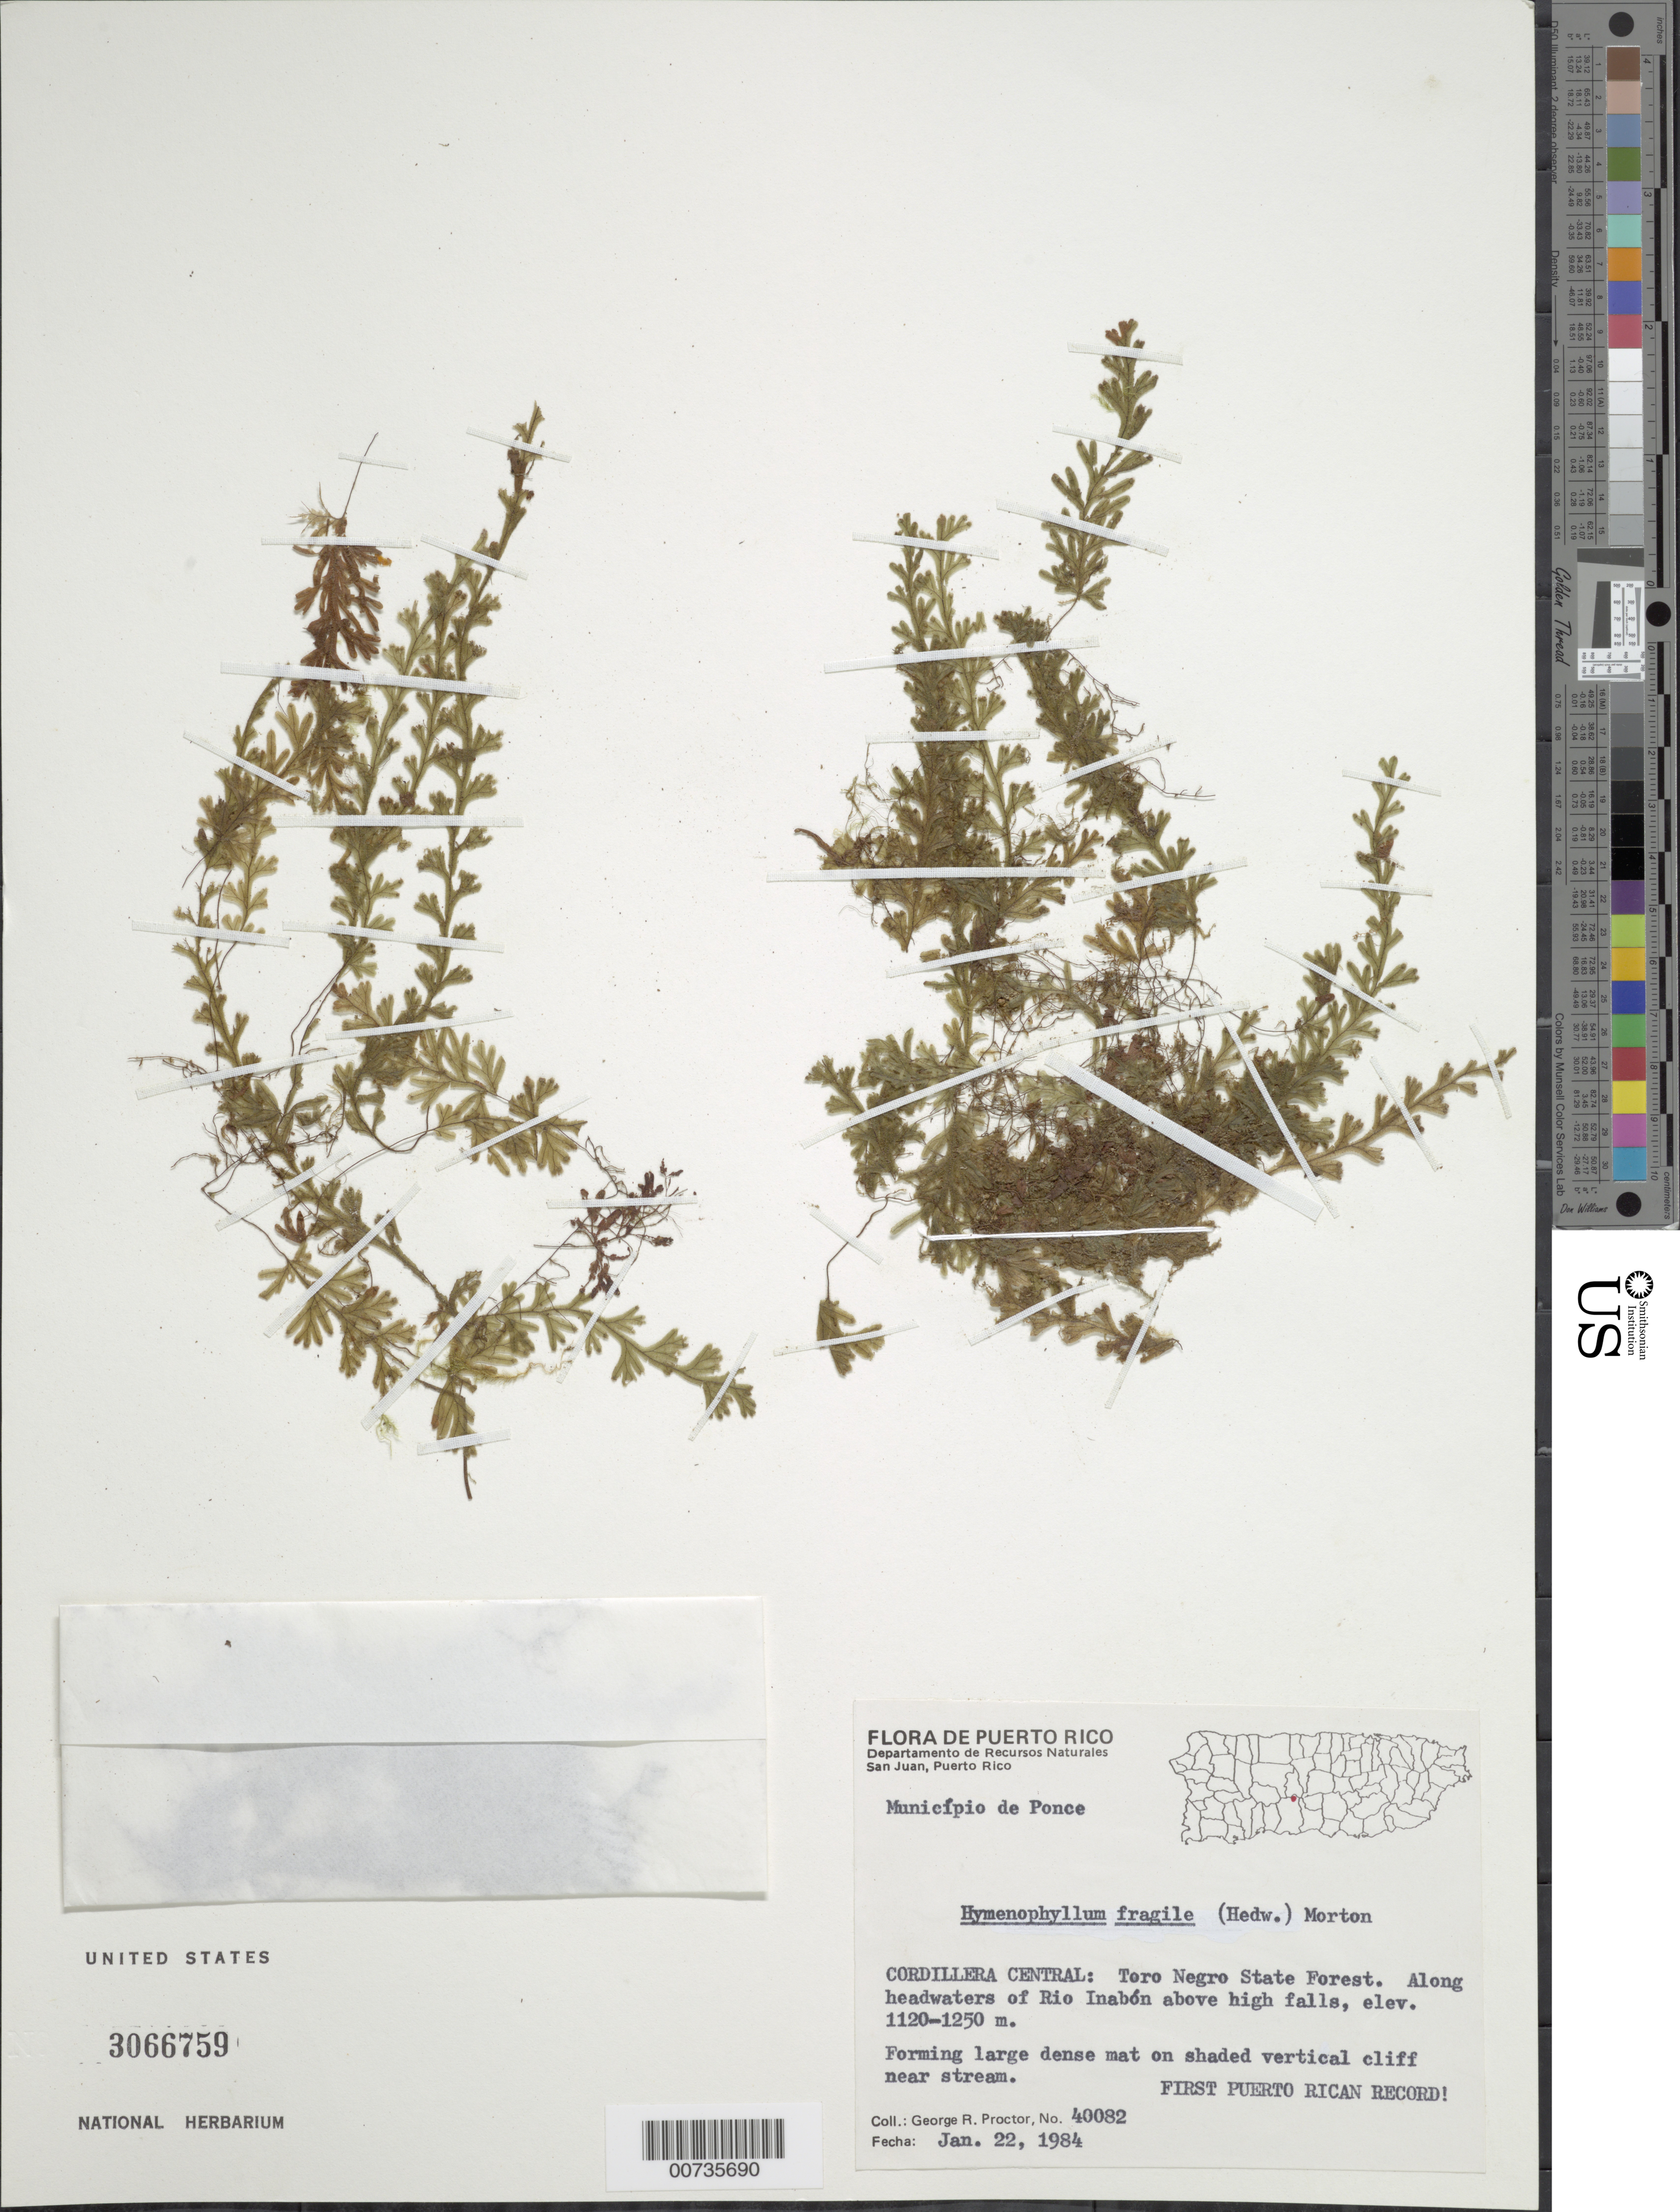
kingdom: Plantae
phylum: Tracheophyta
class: Polypodiopsida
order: Hymenophyllales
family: Hymenophyllaceae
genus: Hymenophyllum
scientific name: Hymenophyllum fragile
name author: (Hedw.) C.V. Morton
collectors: G. R. Proctor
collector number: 40082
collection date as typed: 22 Jan 1984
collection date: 1984-01-22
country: Puerto Rico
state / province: Ponce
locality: Cordillera Central: Toro Negro State Forest, along headwaters of Rio Inabón above high falls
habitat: Forming large dense mat on shaded vertical cliff near stream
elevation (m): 1120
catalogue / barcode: US 3066759